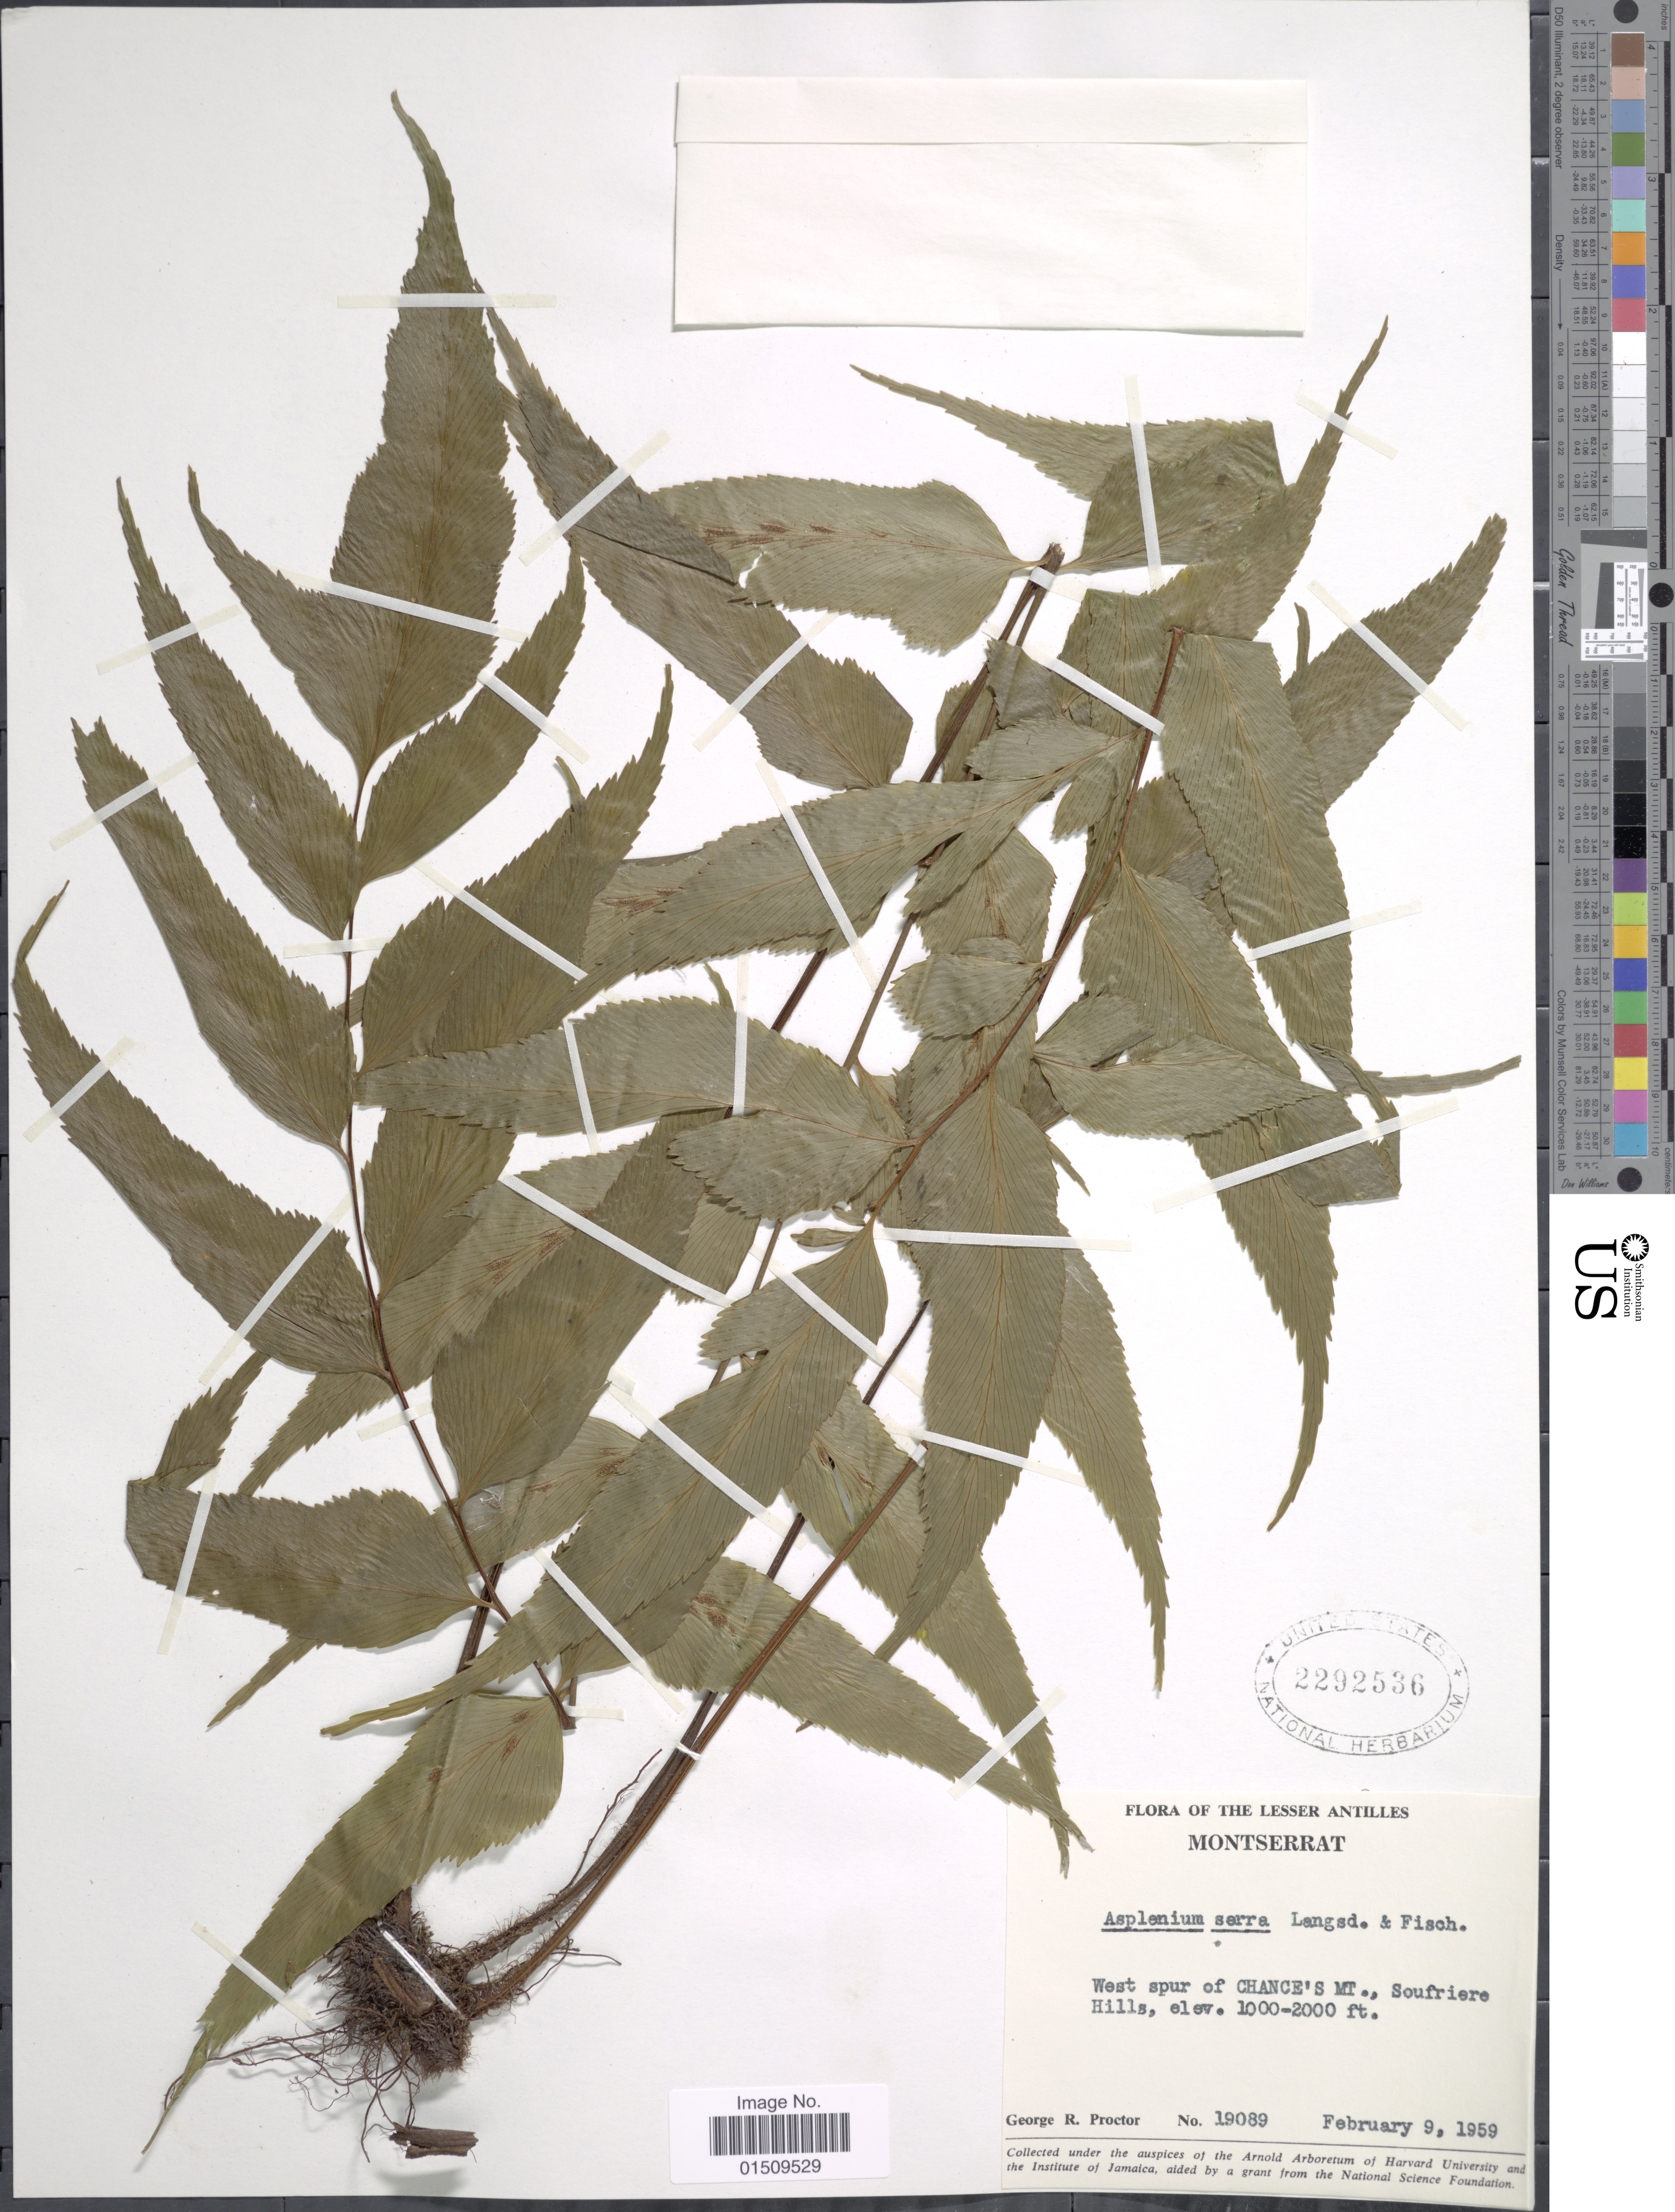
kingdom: Plantae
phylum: Tracheophyta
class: Polypodiopsida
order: Polypodiales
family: Aspleniaceae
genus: Asplenium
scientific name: Asplenium serra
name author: Langsd. & Fisch.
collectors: G. R. Proctor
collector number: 19089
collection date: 1959-02-09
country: Montserrat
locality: Montserrat, West spur of Chance's Mt. Soufriere Hills.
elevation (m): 305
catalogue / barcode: US 2292536